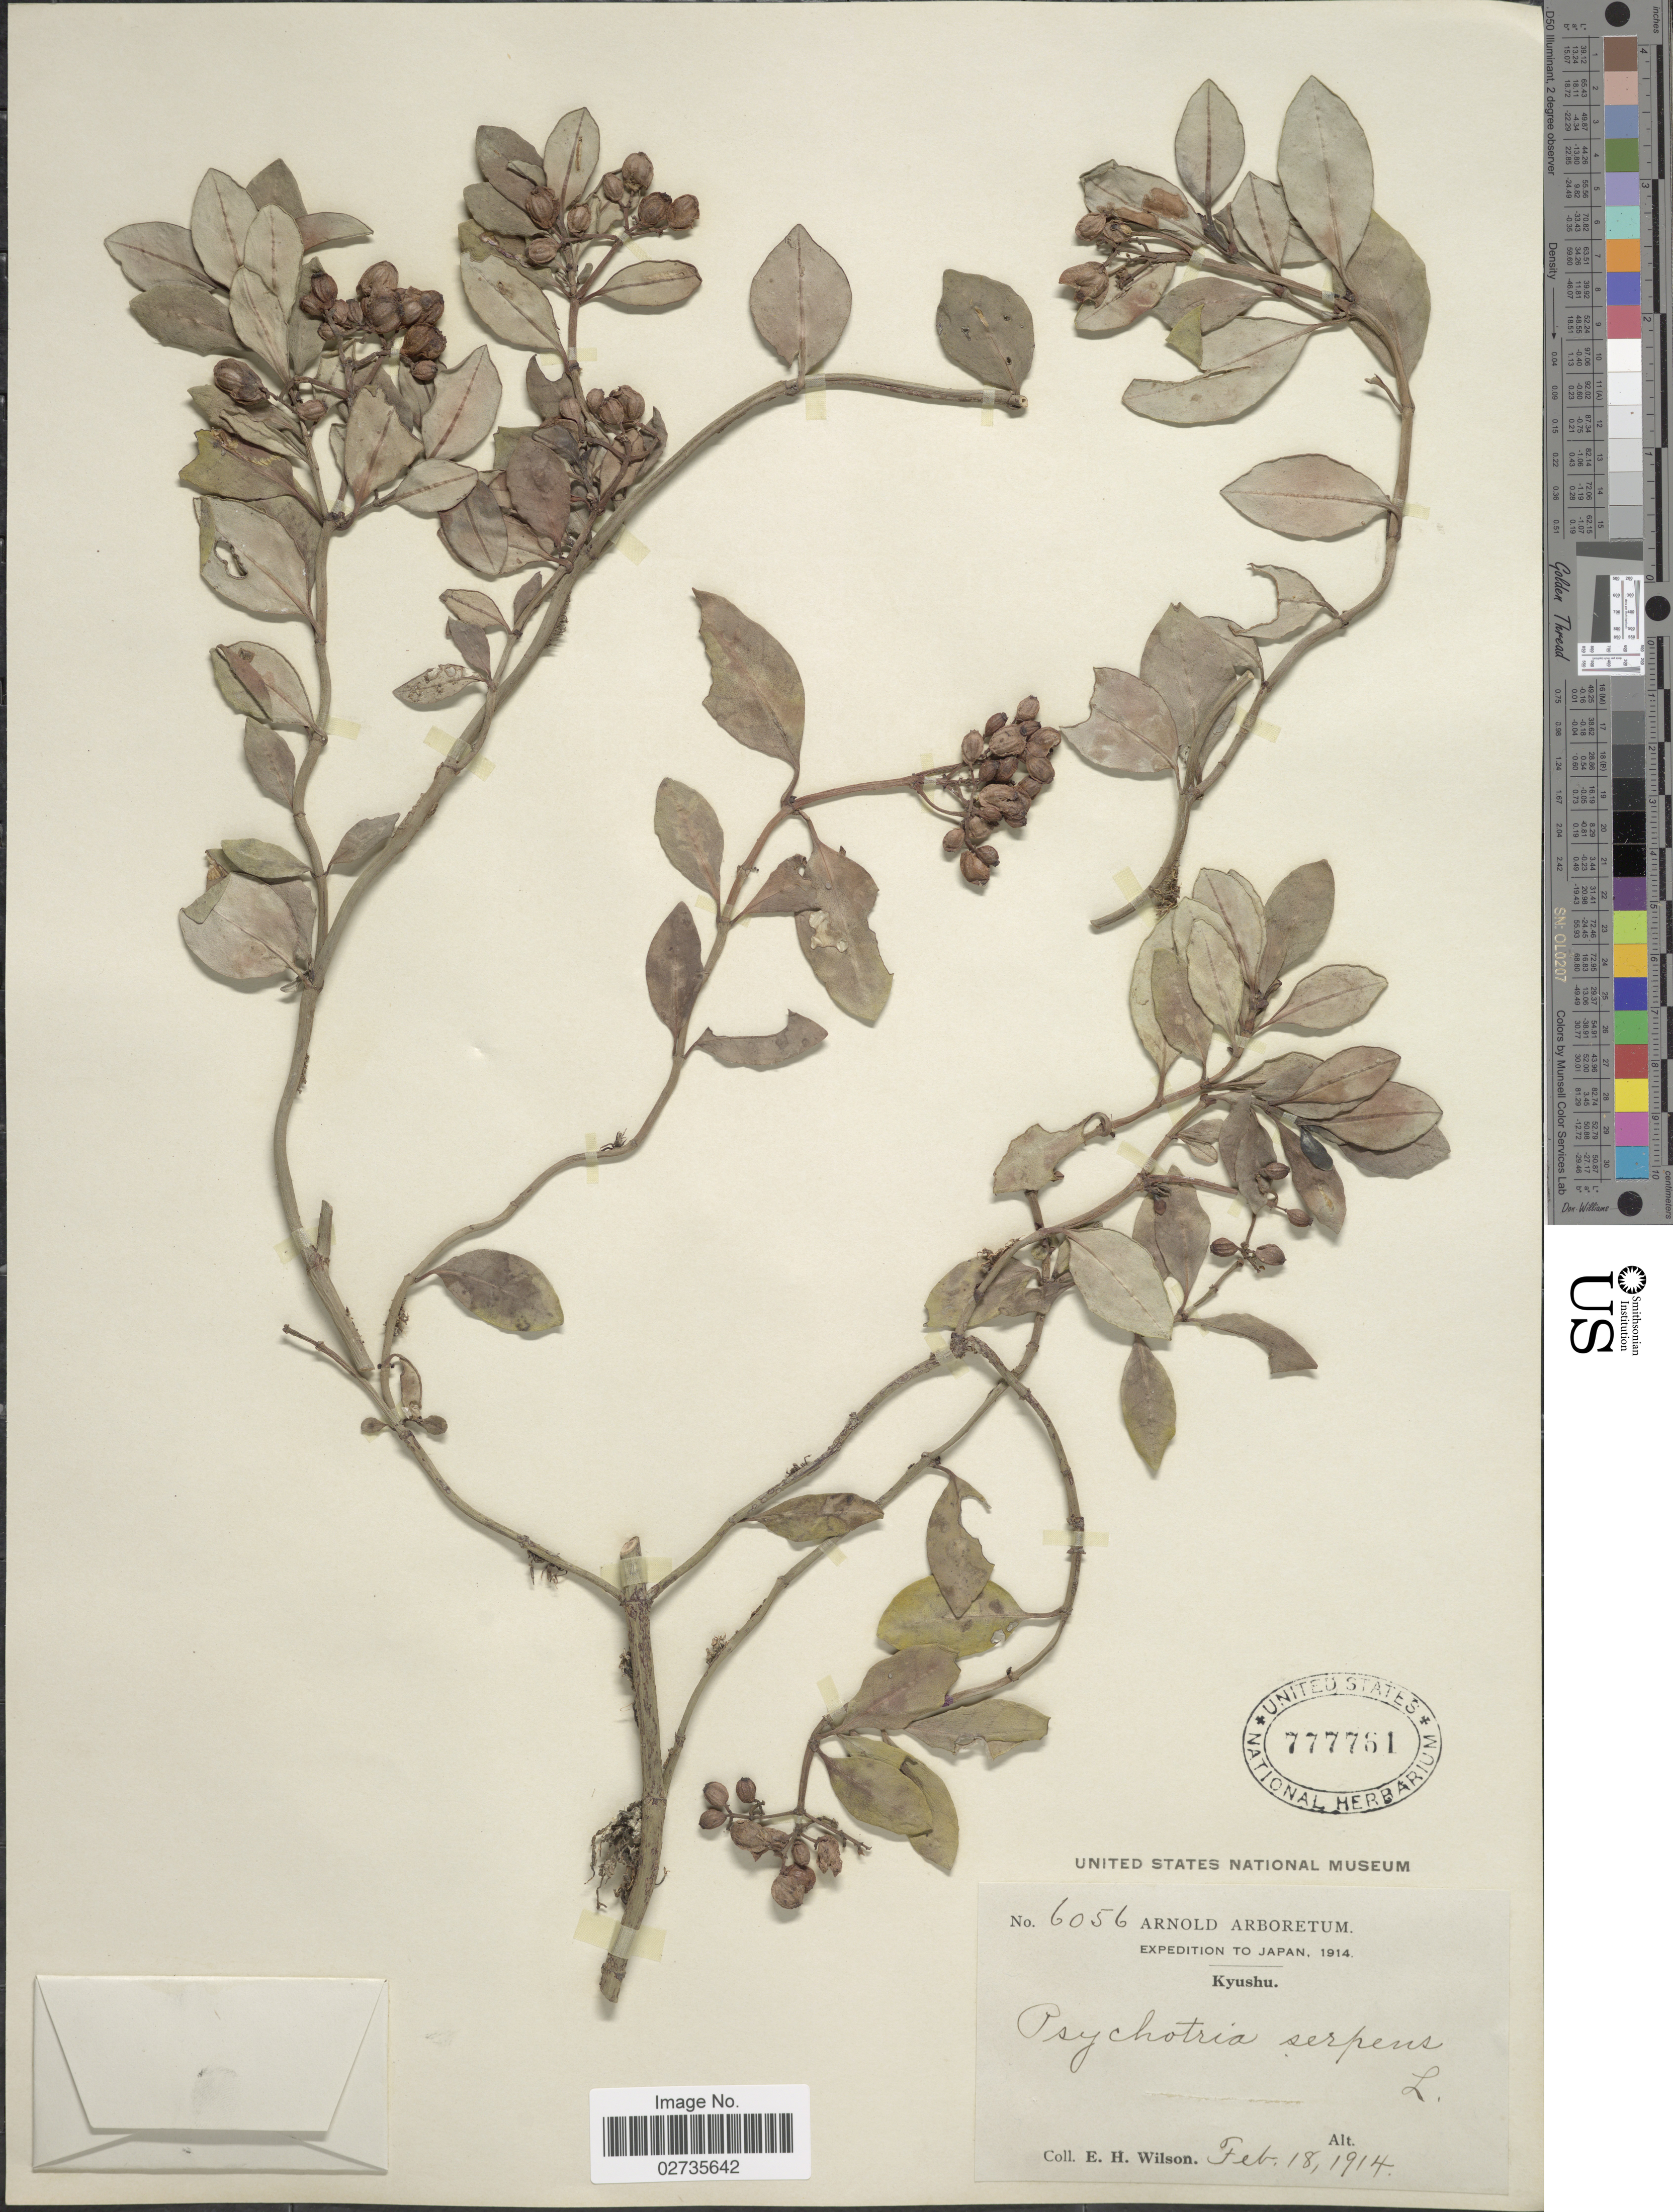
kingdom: Plantae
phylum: Tracheophyta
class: Magnoliopsida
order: Gentianales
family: Rubiaceae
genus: Psychotria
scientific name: Psychotria serpens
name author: L.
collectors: E. Wilson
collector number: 6056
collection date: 1914-02-18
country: Japan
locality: Kyushu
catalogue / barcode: US 777761